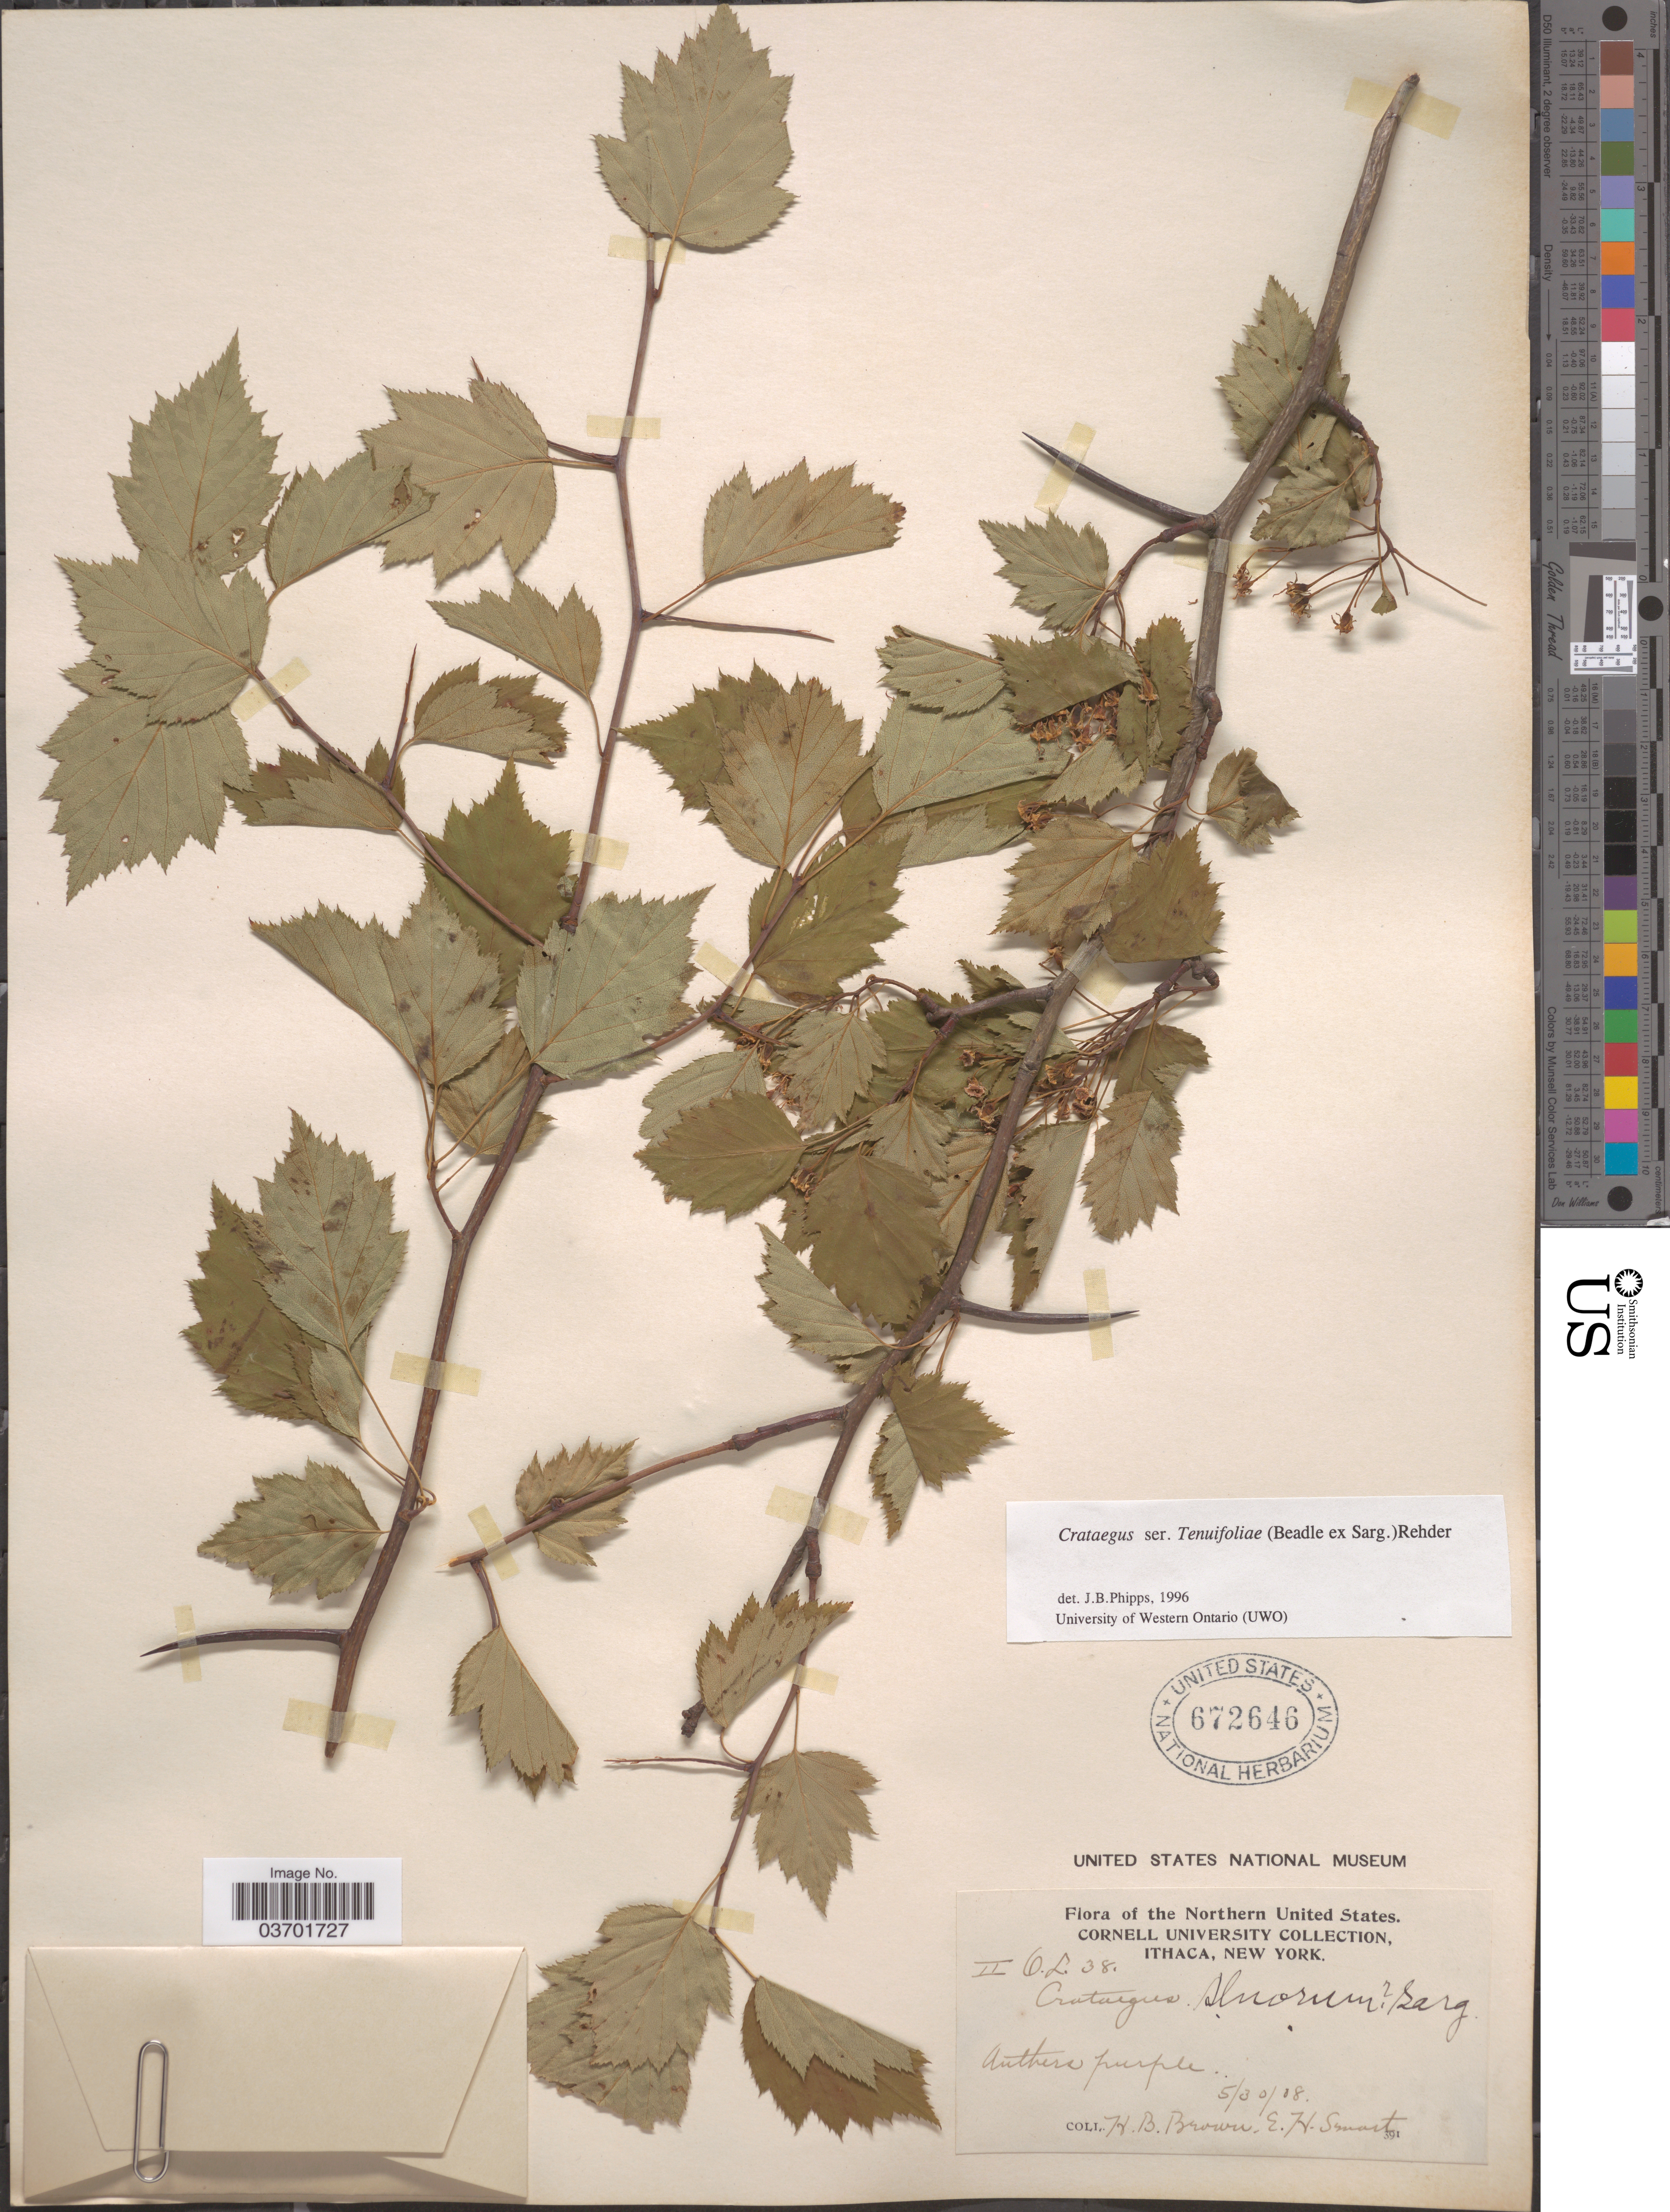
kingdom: Plantae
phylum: Tracheophyta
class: Magnoliopsida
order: Rosales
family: Rosaceae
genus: Crataegus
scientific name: Crataegus schuettei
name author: Ashe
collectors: H. B. Brown & E. Smart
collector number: II O. L. 38 ?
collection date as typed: Transcribed d/m/y: 30/5/8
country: United States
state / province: New York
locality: Northern United States.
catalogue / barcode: US 672646